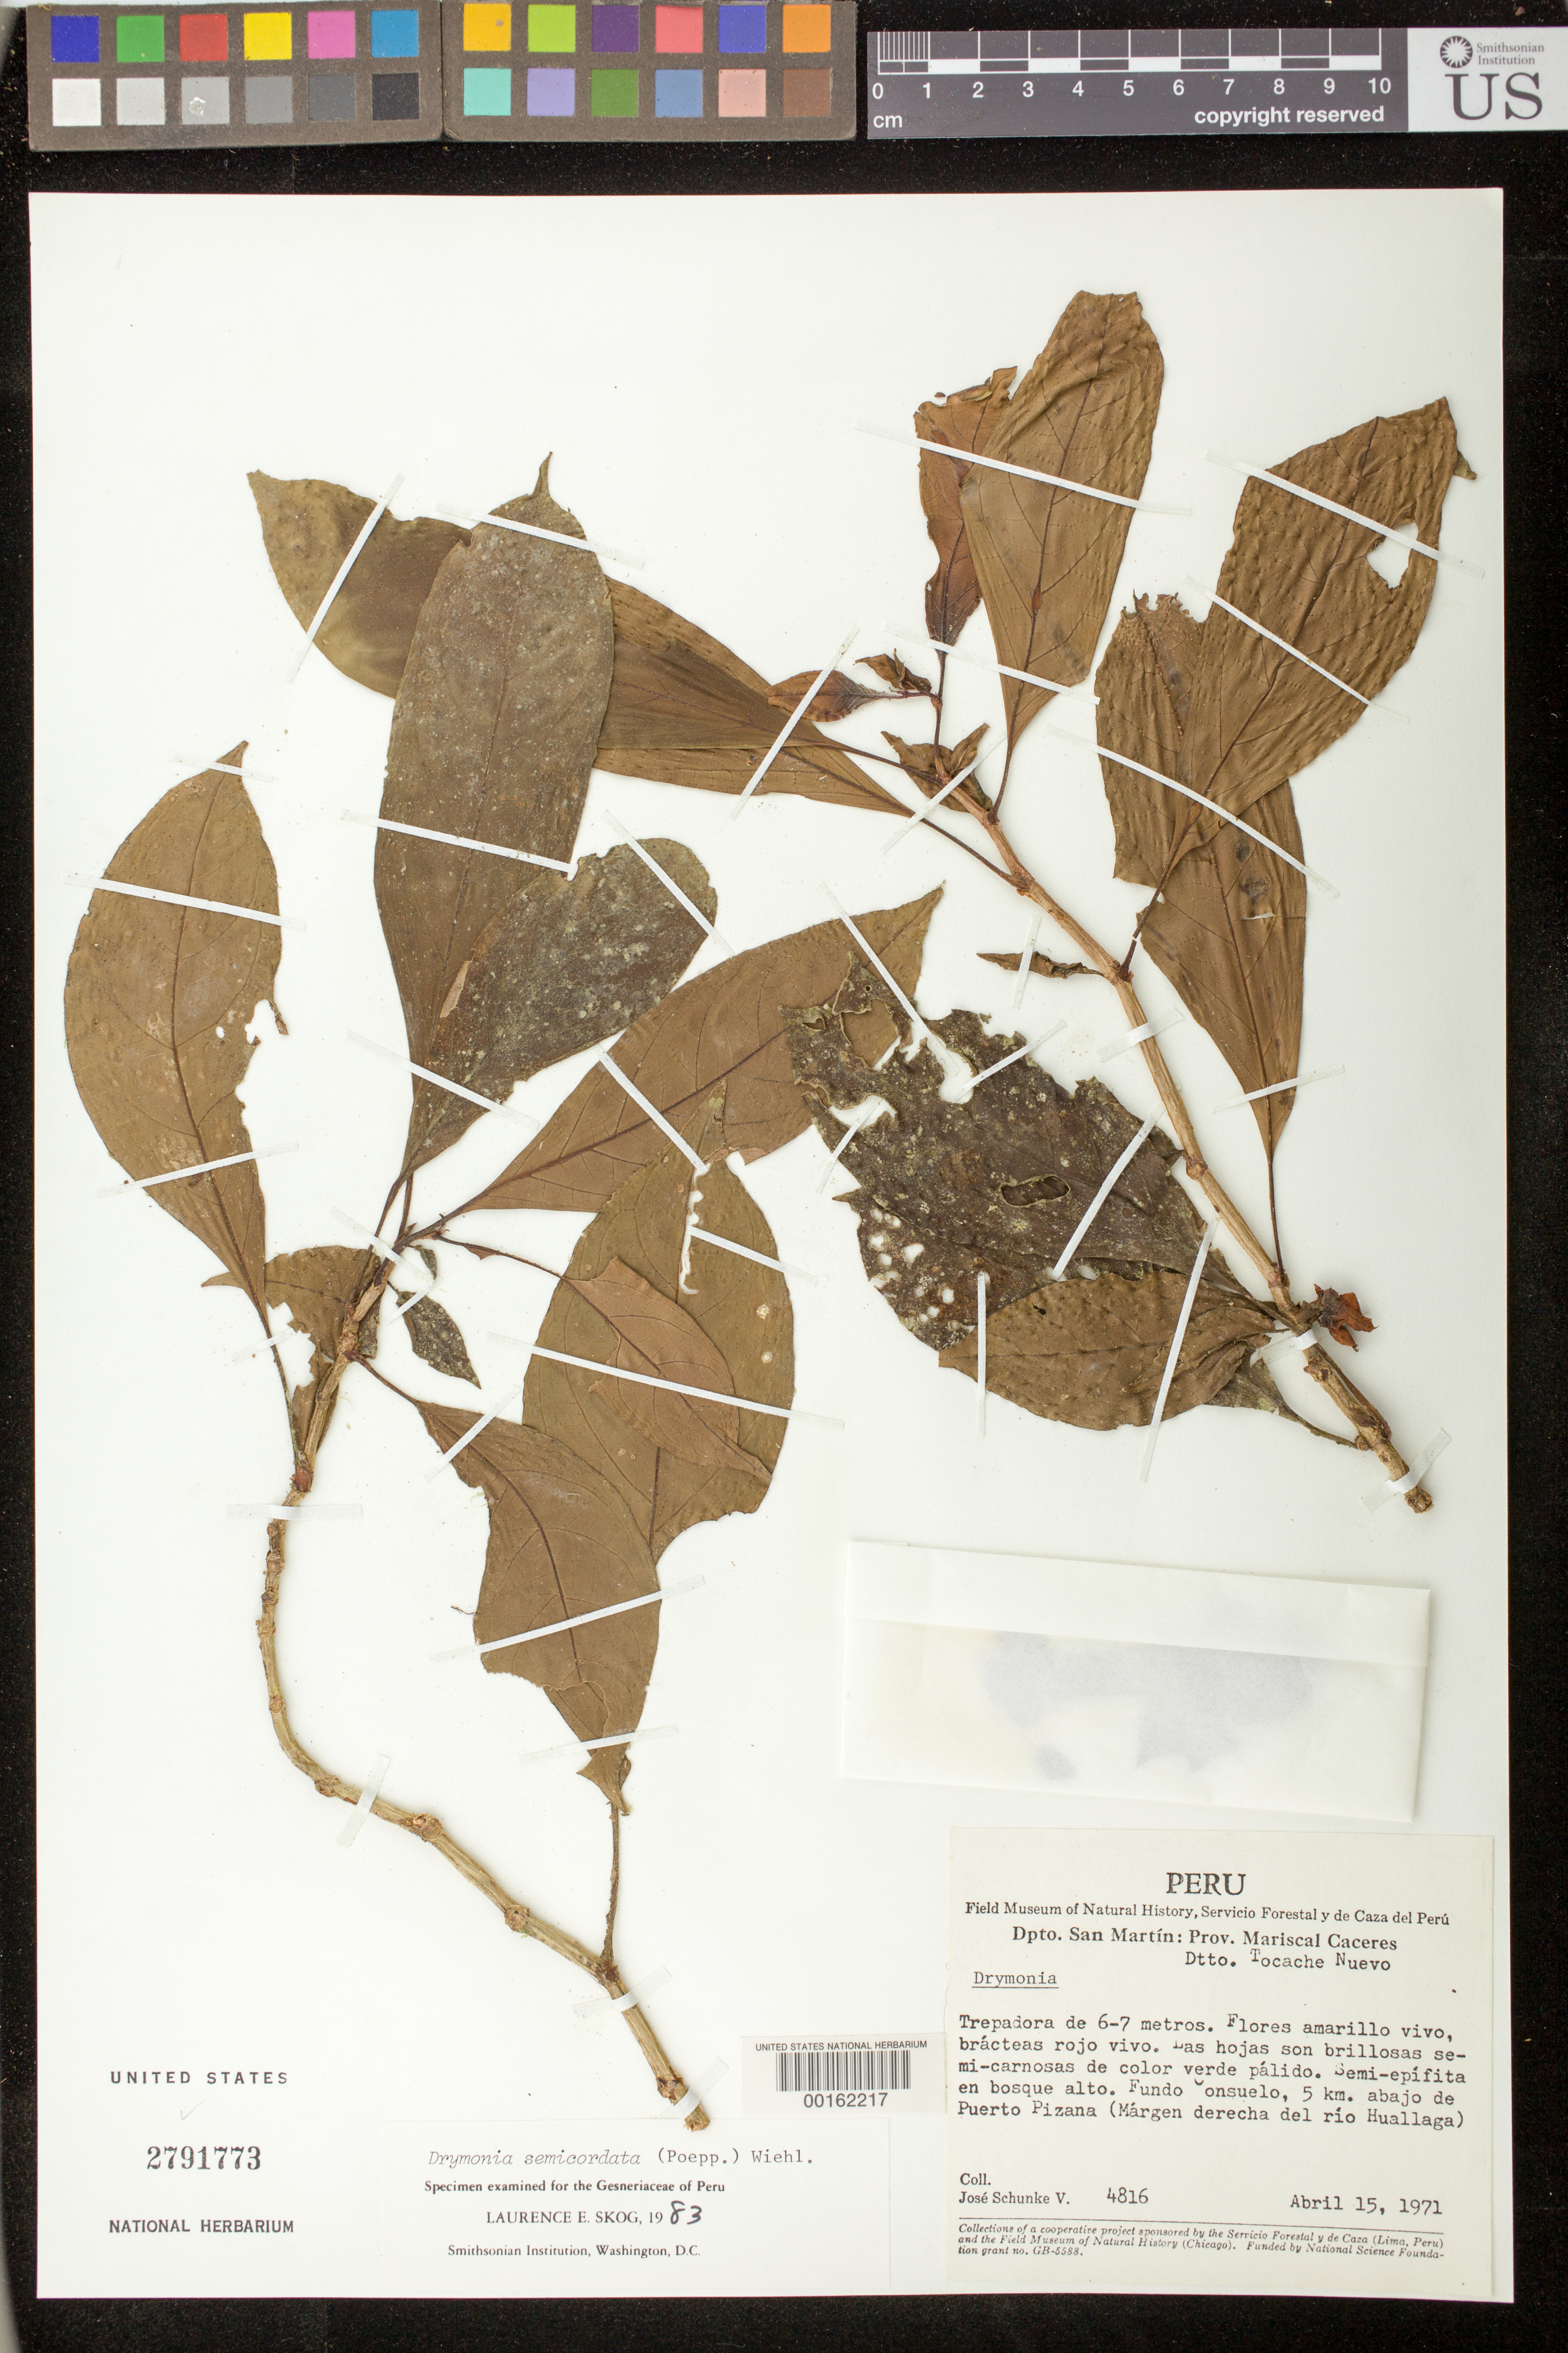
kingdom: Plantae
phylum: Tracheophyta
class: Magnoliopsida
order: Lamiales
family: Gesneriaceae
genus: Drymonia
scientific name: Drymonia semicordata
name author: (Poepp.) Wiehler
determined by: Skog, Laurence E.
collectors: J. Schunke Vigo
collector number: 4816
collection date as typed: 15 Apr 1971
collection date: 1971-04-15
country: Peru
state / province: San Martín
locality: Prov. Mariscal Cáceres, Dtto. Tocache Nuevo; Fundo Consuelo, 5 km abajo de Puerto Pizana (margen derecha del río Huallaga)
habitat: En bosque alto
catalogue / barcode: US 2791773